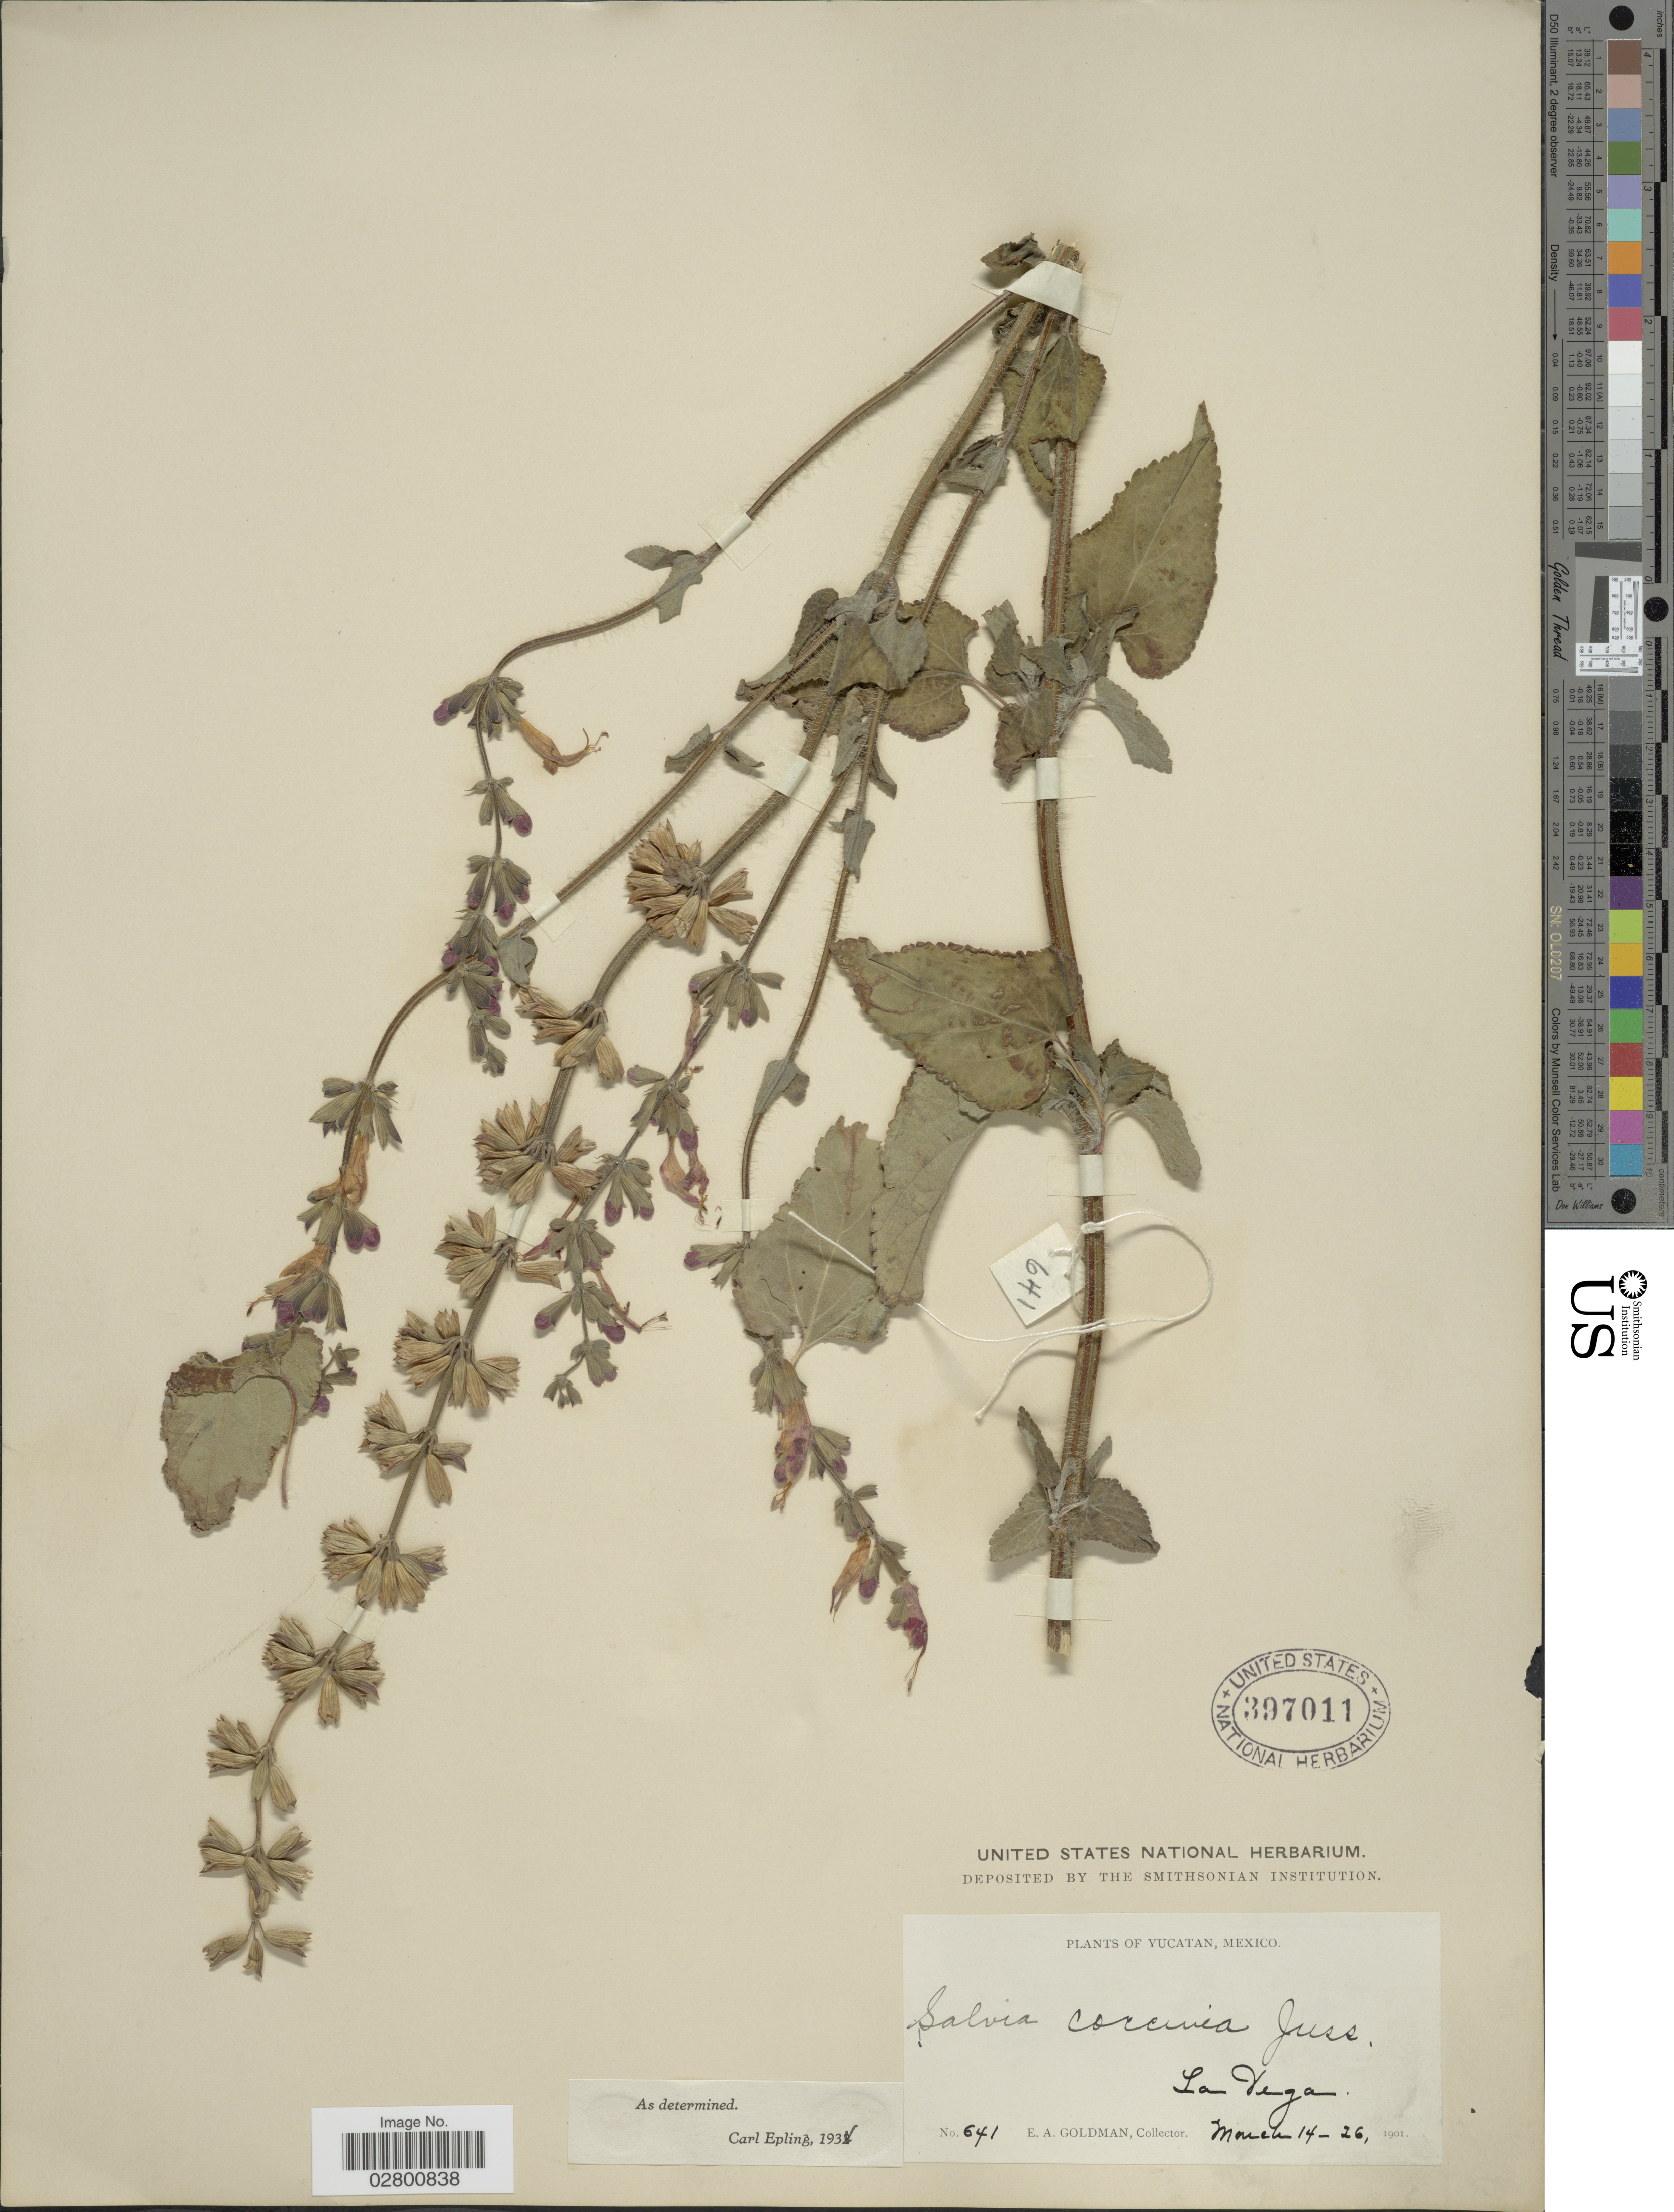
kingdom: Plantae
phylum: Tracheophyta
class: Magnoliopsida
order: Lamiales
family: Lamiaceae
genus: Salvia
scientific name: Salvia coccinea 'Naples Lavender'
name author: L. f. ex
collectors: E. A. Goldman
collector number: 641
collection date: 1901-03-14/1901-03-26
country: Mexico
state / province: Yucatán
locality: Yucatan. La Vega.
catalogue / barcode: US 397011